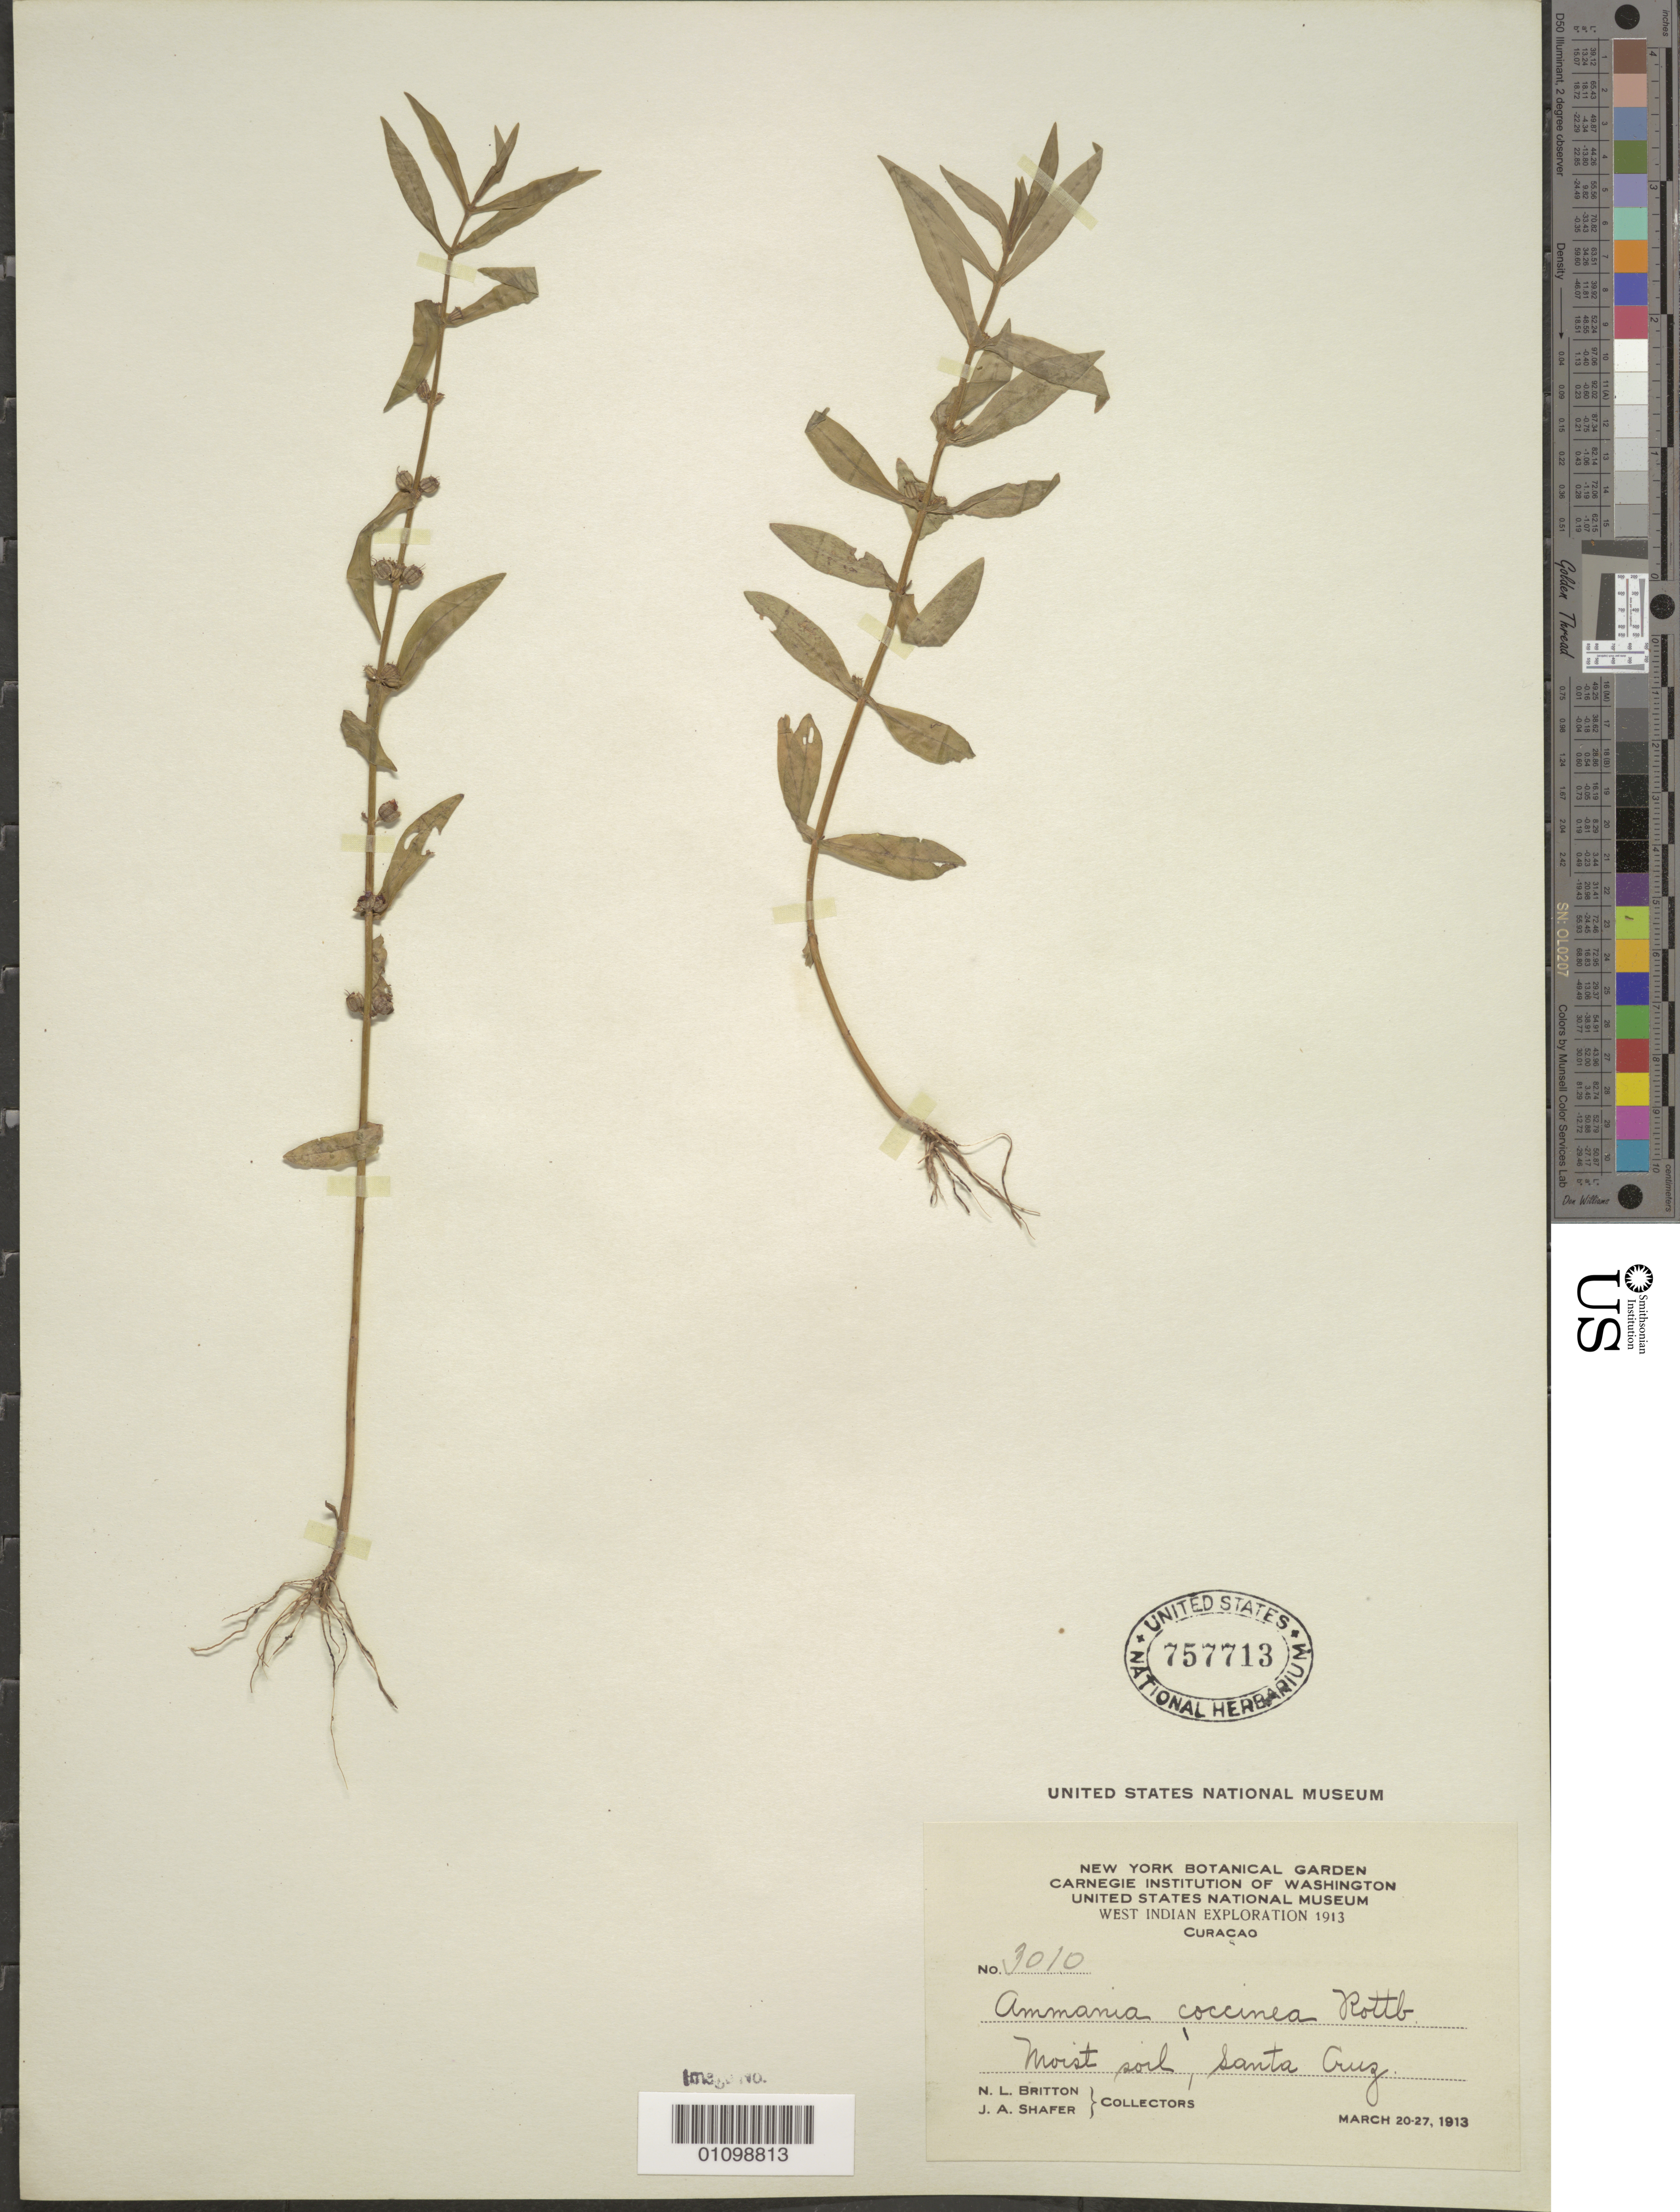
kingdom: Plantae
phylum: Tracheophyta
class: Magnoliopsida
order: Myrtales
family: Lythraceae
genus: Ammannia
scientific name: Ammannia coccinea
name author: Rottb.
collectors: N. Britton & J. A. Shafer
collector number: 3010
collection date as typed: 20 Mar 1913 to 27 Mar 1913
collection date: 1913-03-20/1913-03-27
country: Curaçao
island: Curaçao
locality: Moist soil, Santa Cruz.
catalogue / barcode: US 757713